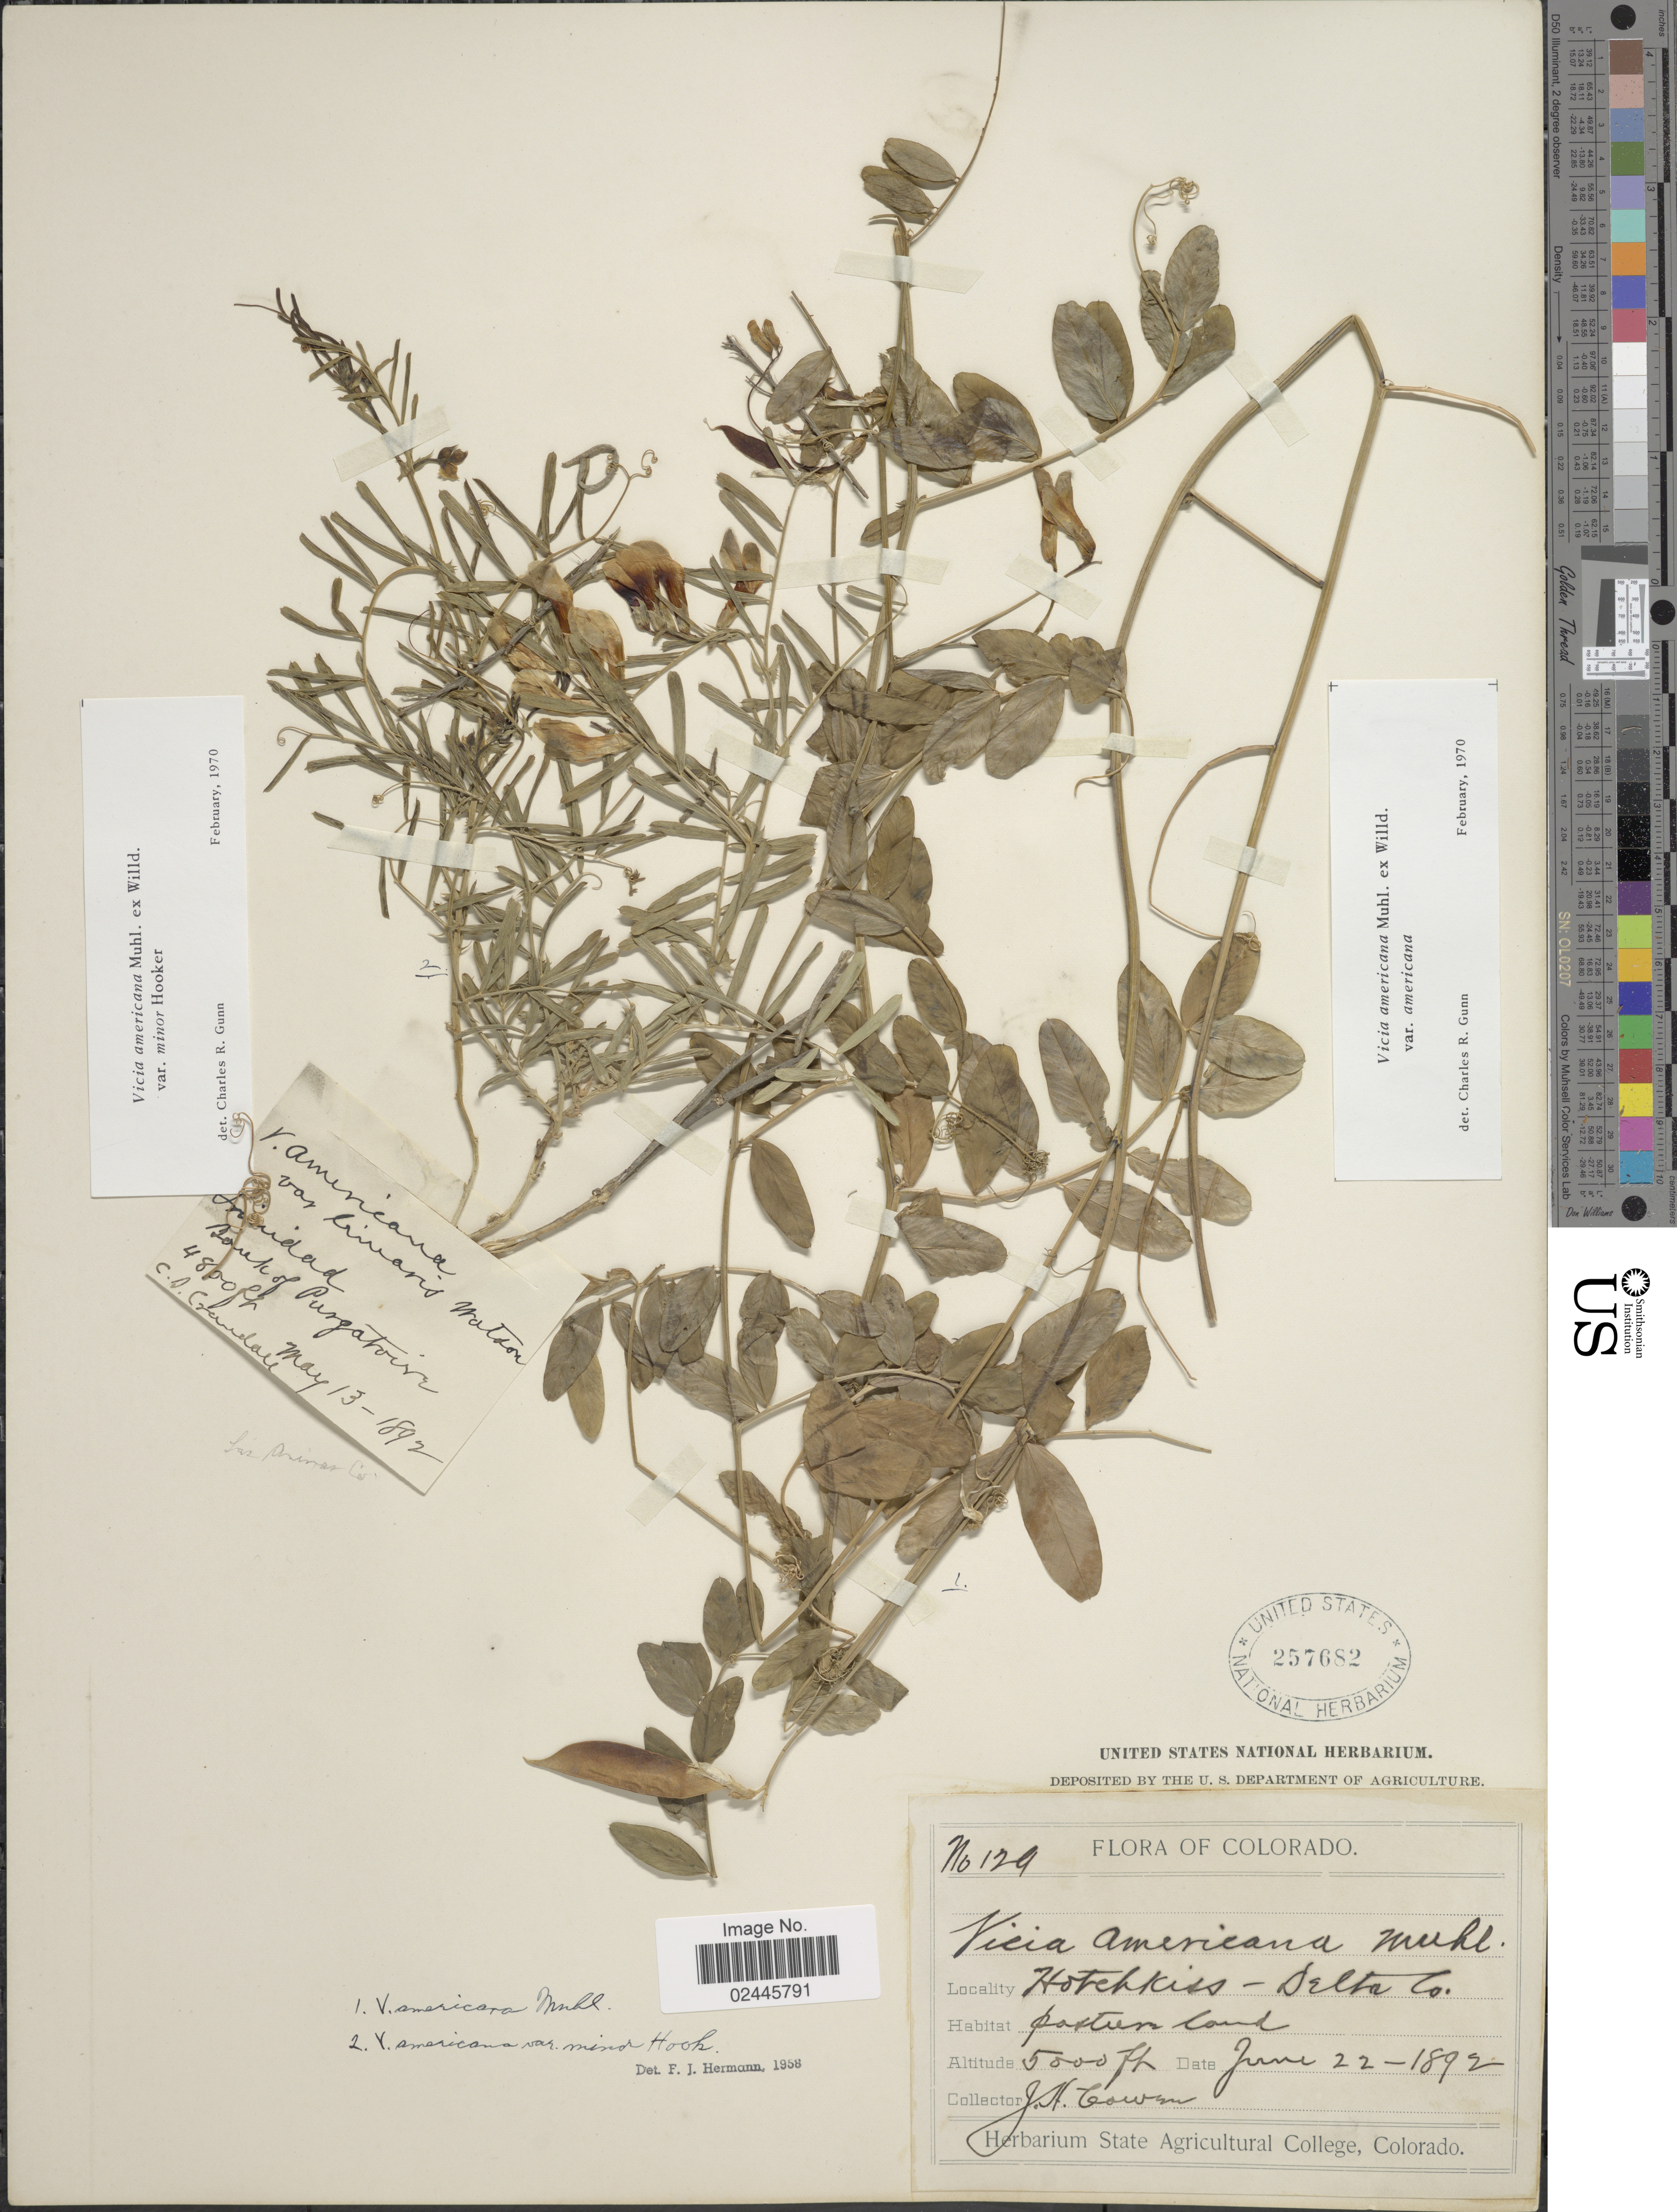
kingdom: Plantae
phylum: Tracheophyta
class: Magnoliopsida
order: Fabales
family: Fabaceae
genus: Vicia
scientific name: Vicia americana var. minor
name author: Hook.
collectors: J. H. Cowen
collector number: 129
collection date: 1892-06-22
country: United States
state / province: Colorado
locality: Colorado, Hotchkiss - Delta Co.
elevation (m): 1524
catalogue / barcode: US 257682